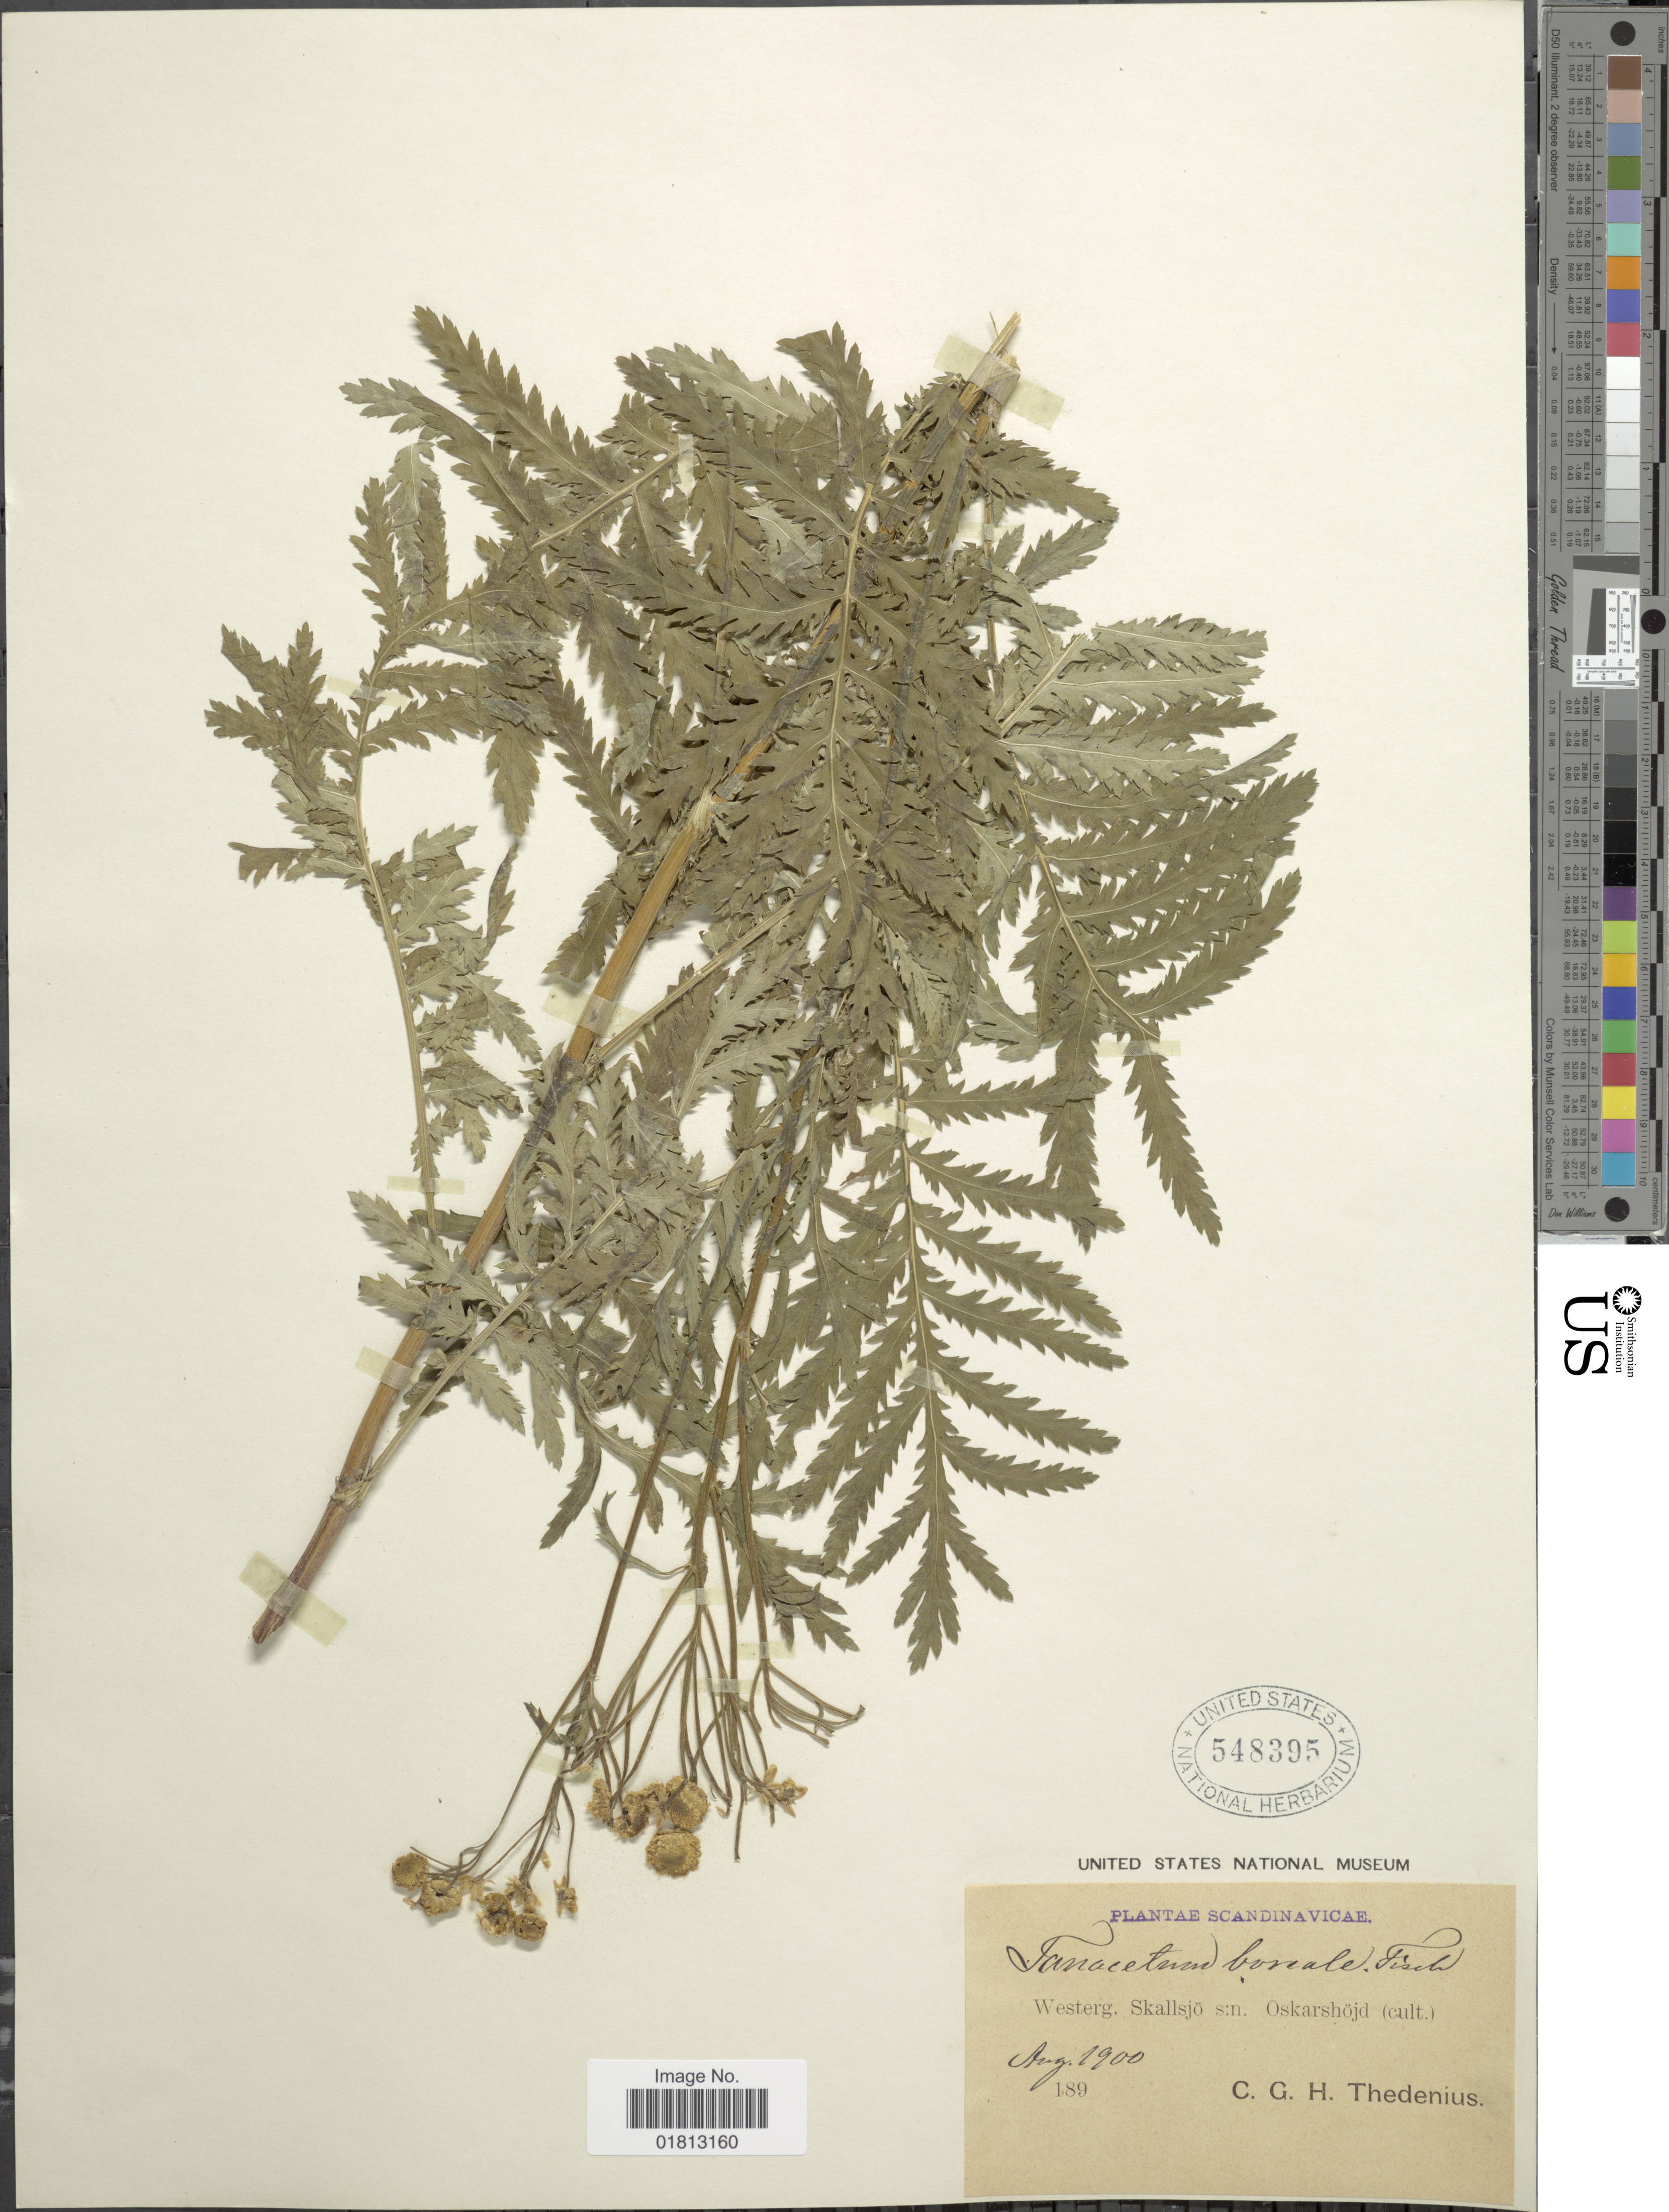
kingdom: Plantae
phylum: Tracheophyta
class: Magnoliopsida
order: Asterales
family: Asteraceae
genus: Tanacetum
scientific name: Tanacetum boreale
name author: Fisch. ex DC.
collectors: C. Thedenius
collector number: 189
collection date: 1900-08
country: Sweden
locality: Westerg. Skallsjo s:n Oskarshojd (cult), Scandinavicae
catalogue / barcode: US 548395